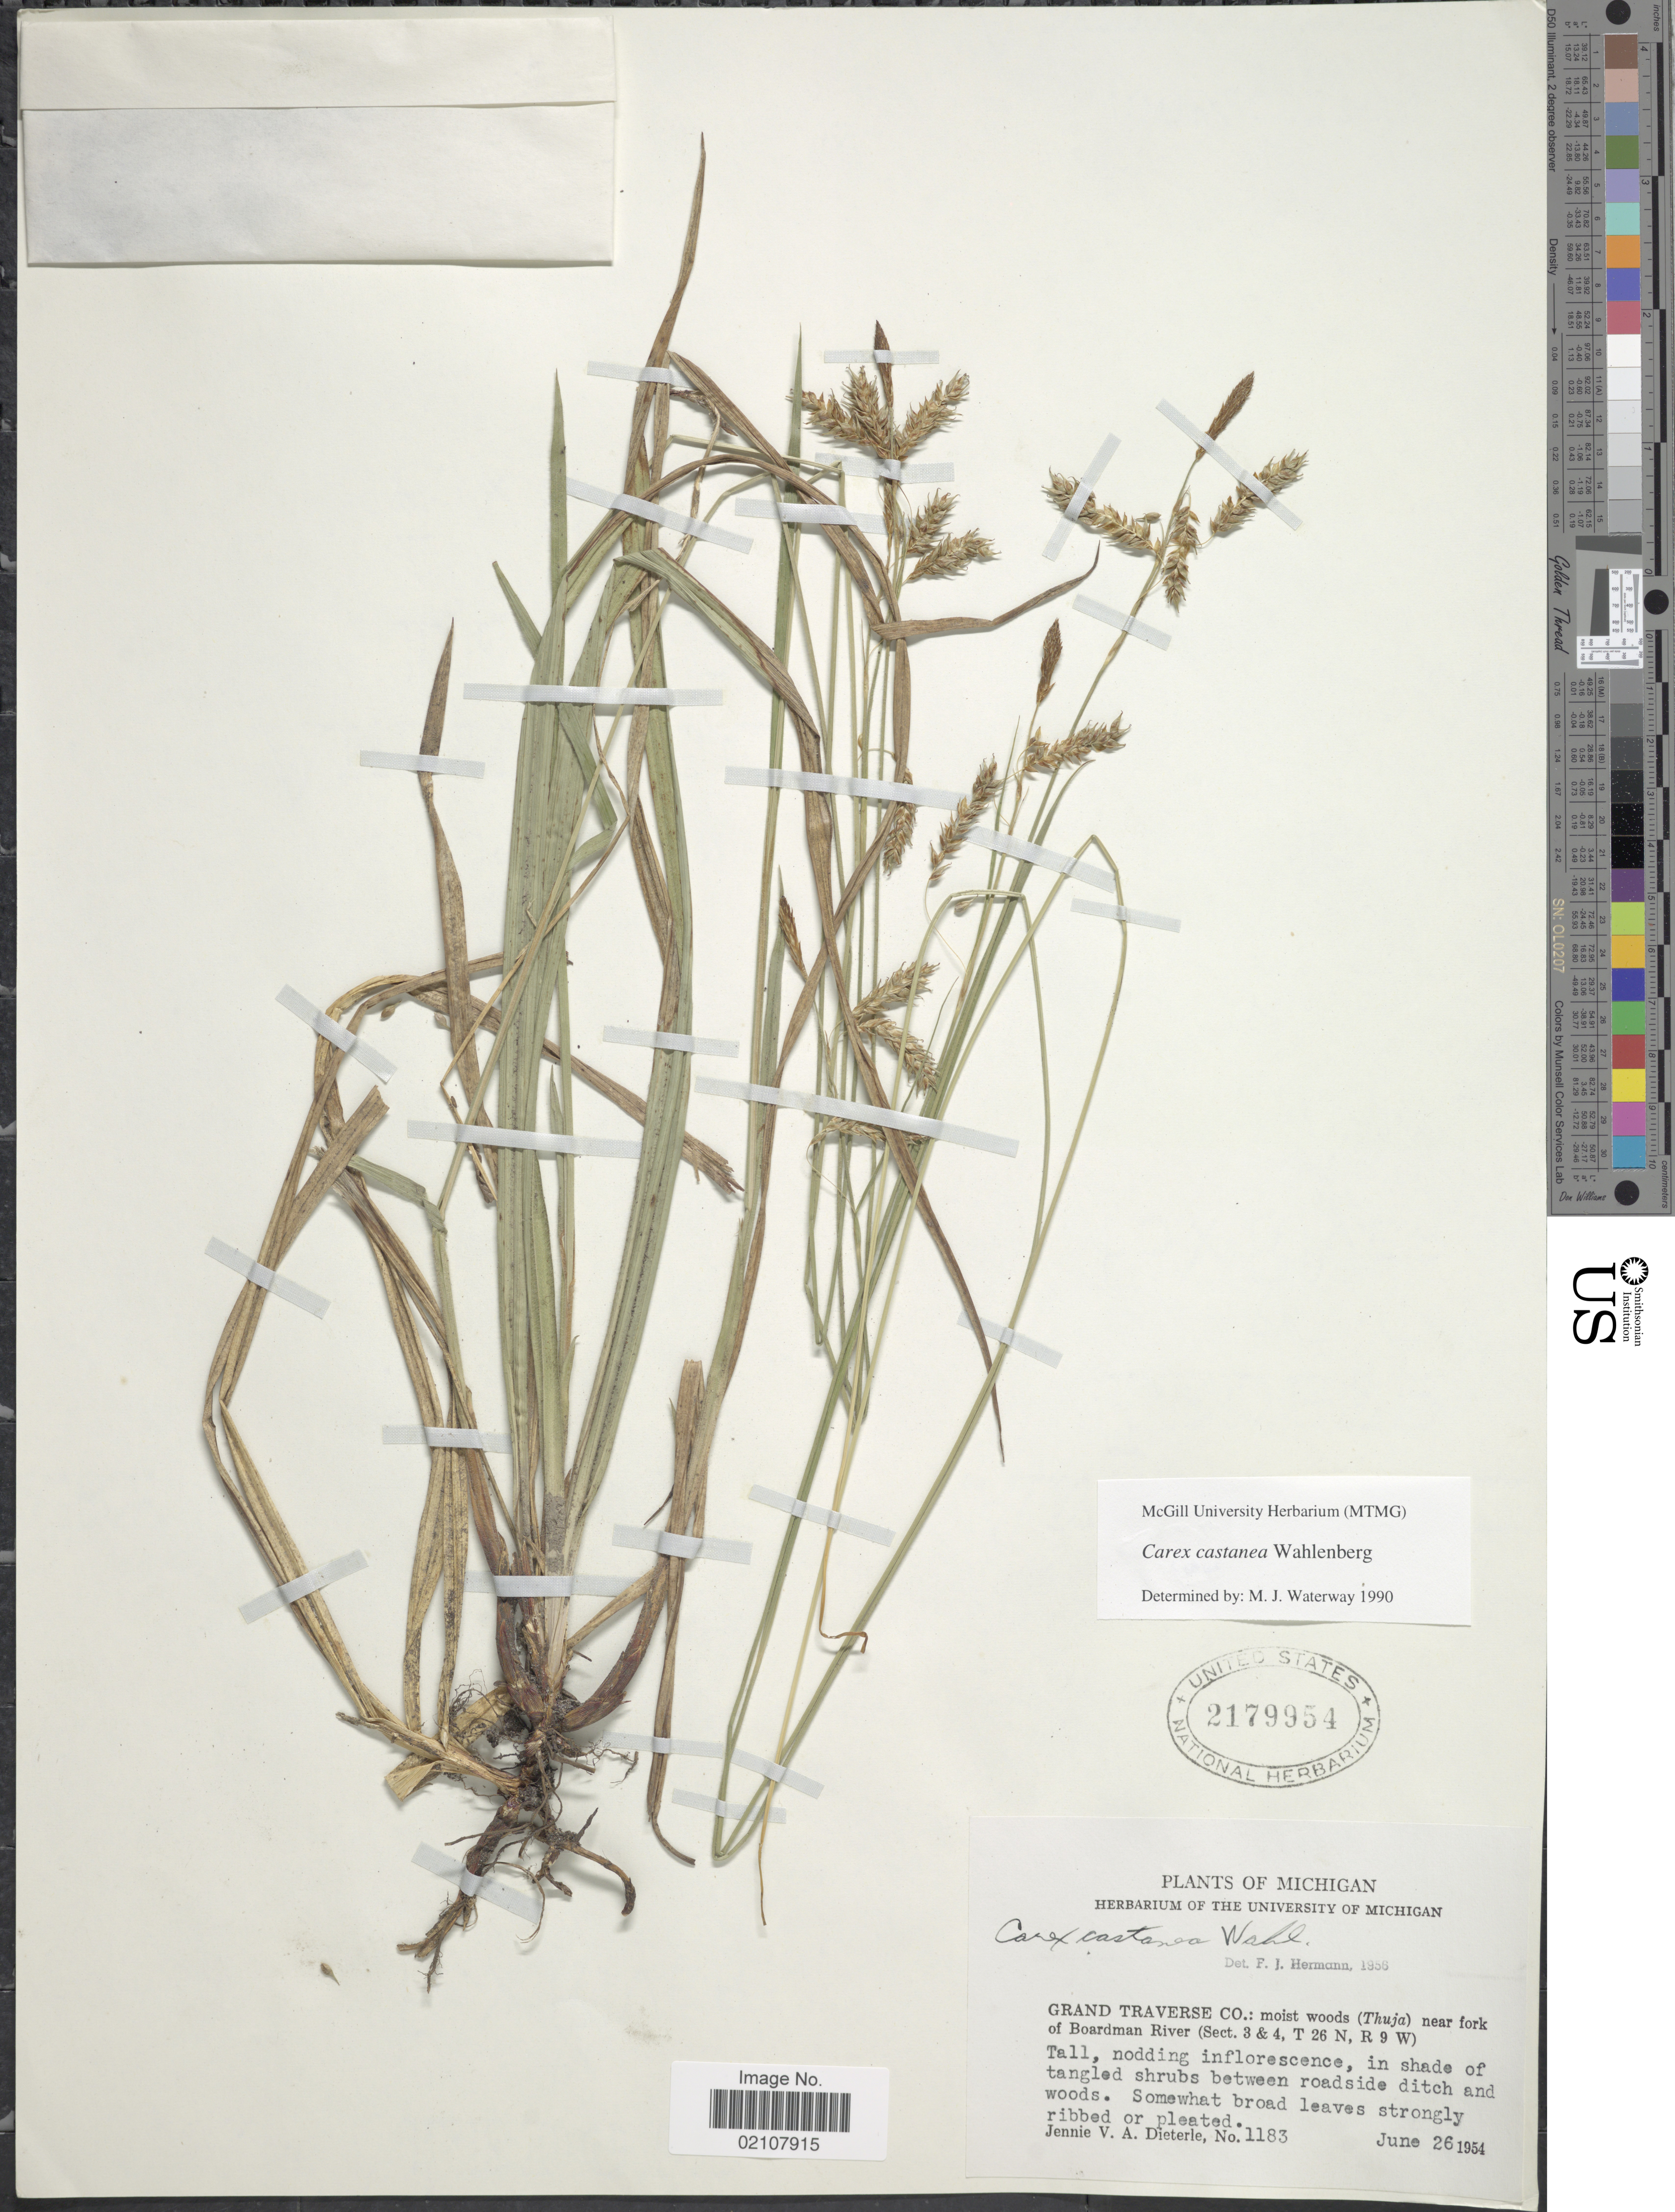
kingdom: Plantae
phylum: Tracheophyta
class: Liliopsida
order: Poales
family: Cyperaceae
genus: Carex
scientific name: Carex castanea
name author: Wahlenb.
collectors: J. Dieterle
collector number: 1183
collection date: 1954-06-26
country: United States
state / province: Michigan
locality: Grand Traverse Co: moist woods (Thuja) near fork of Boardman River (Sect. 3 & 4, T 26 N, R 9 W)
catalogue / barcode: US 2179954